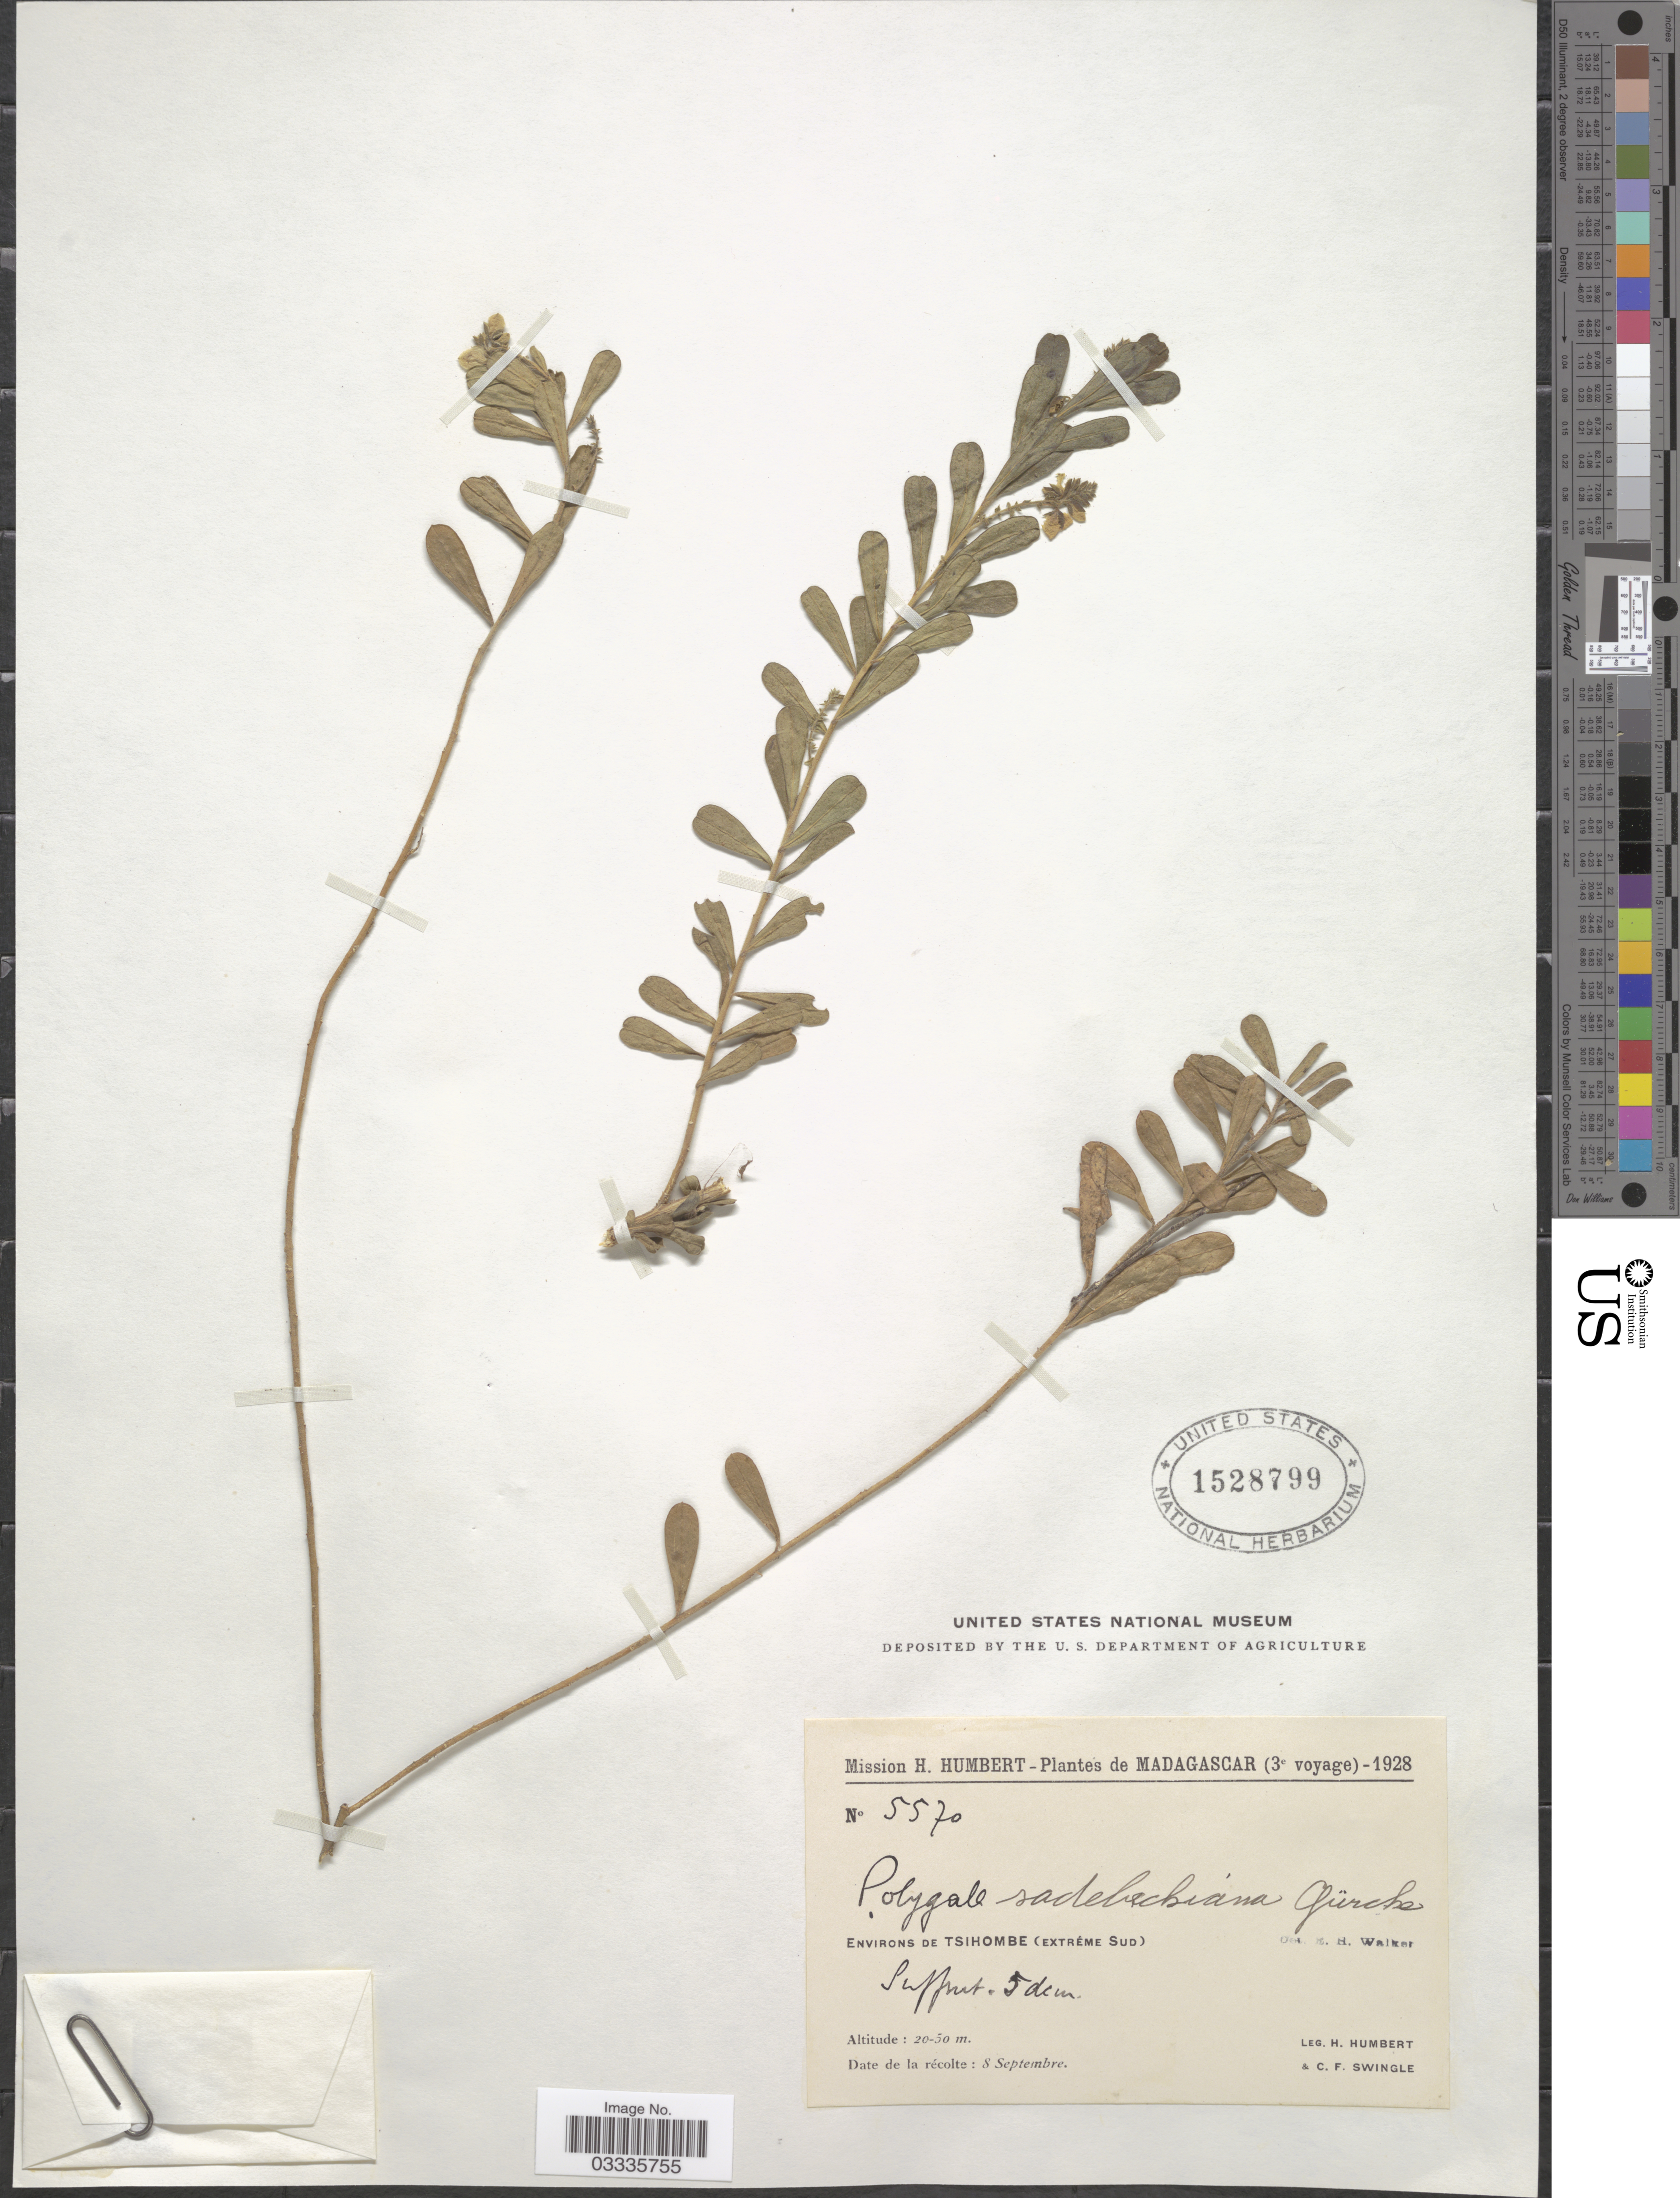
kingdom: Plantae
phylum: Tracheophyta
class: Magnoliopsida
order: Fabales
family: Polygalaceae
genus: Polygala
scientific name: Polygala sadebeckaina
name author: Gürke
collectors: H. Humbert & C. Swingle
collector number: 5570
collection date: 1928-09-08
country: Madagascar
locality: Environs de Tsihombe (Extréme Sud).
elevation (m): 20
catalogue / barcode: US 1528799